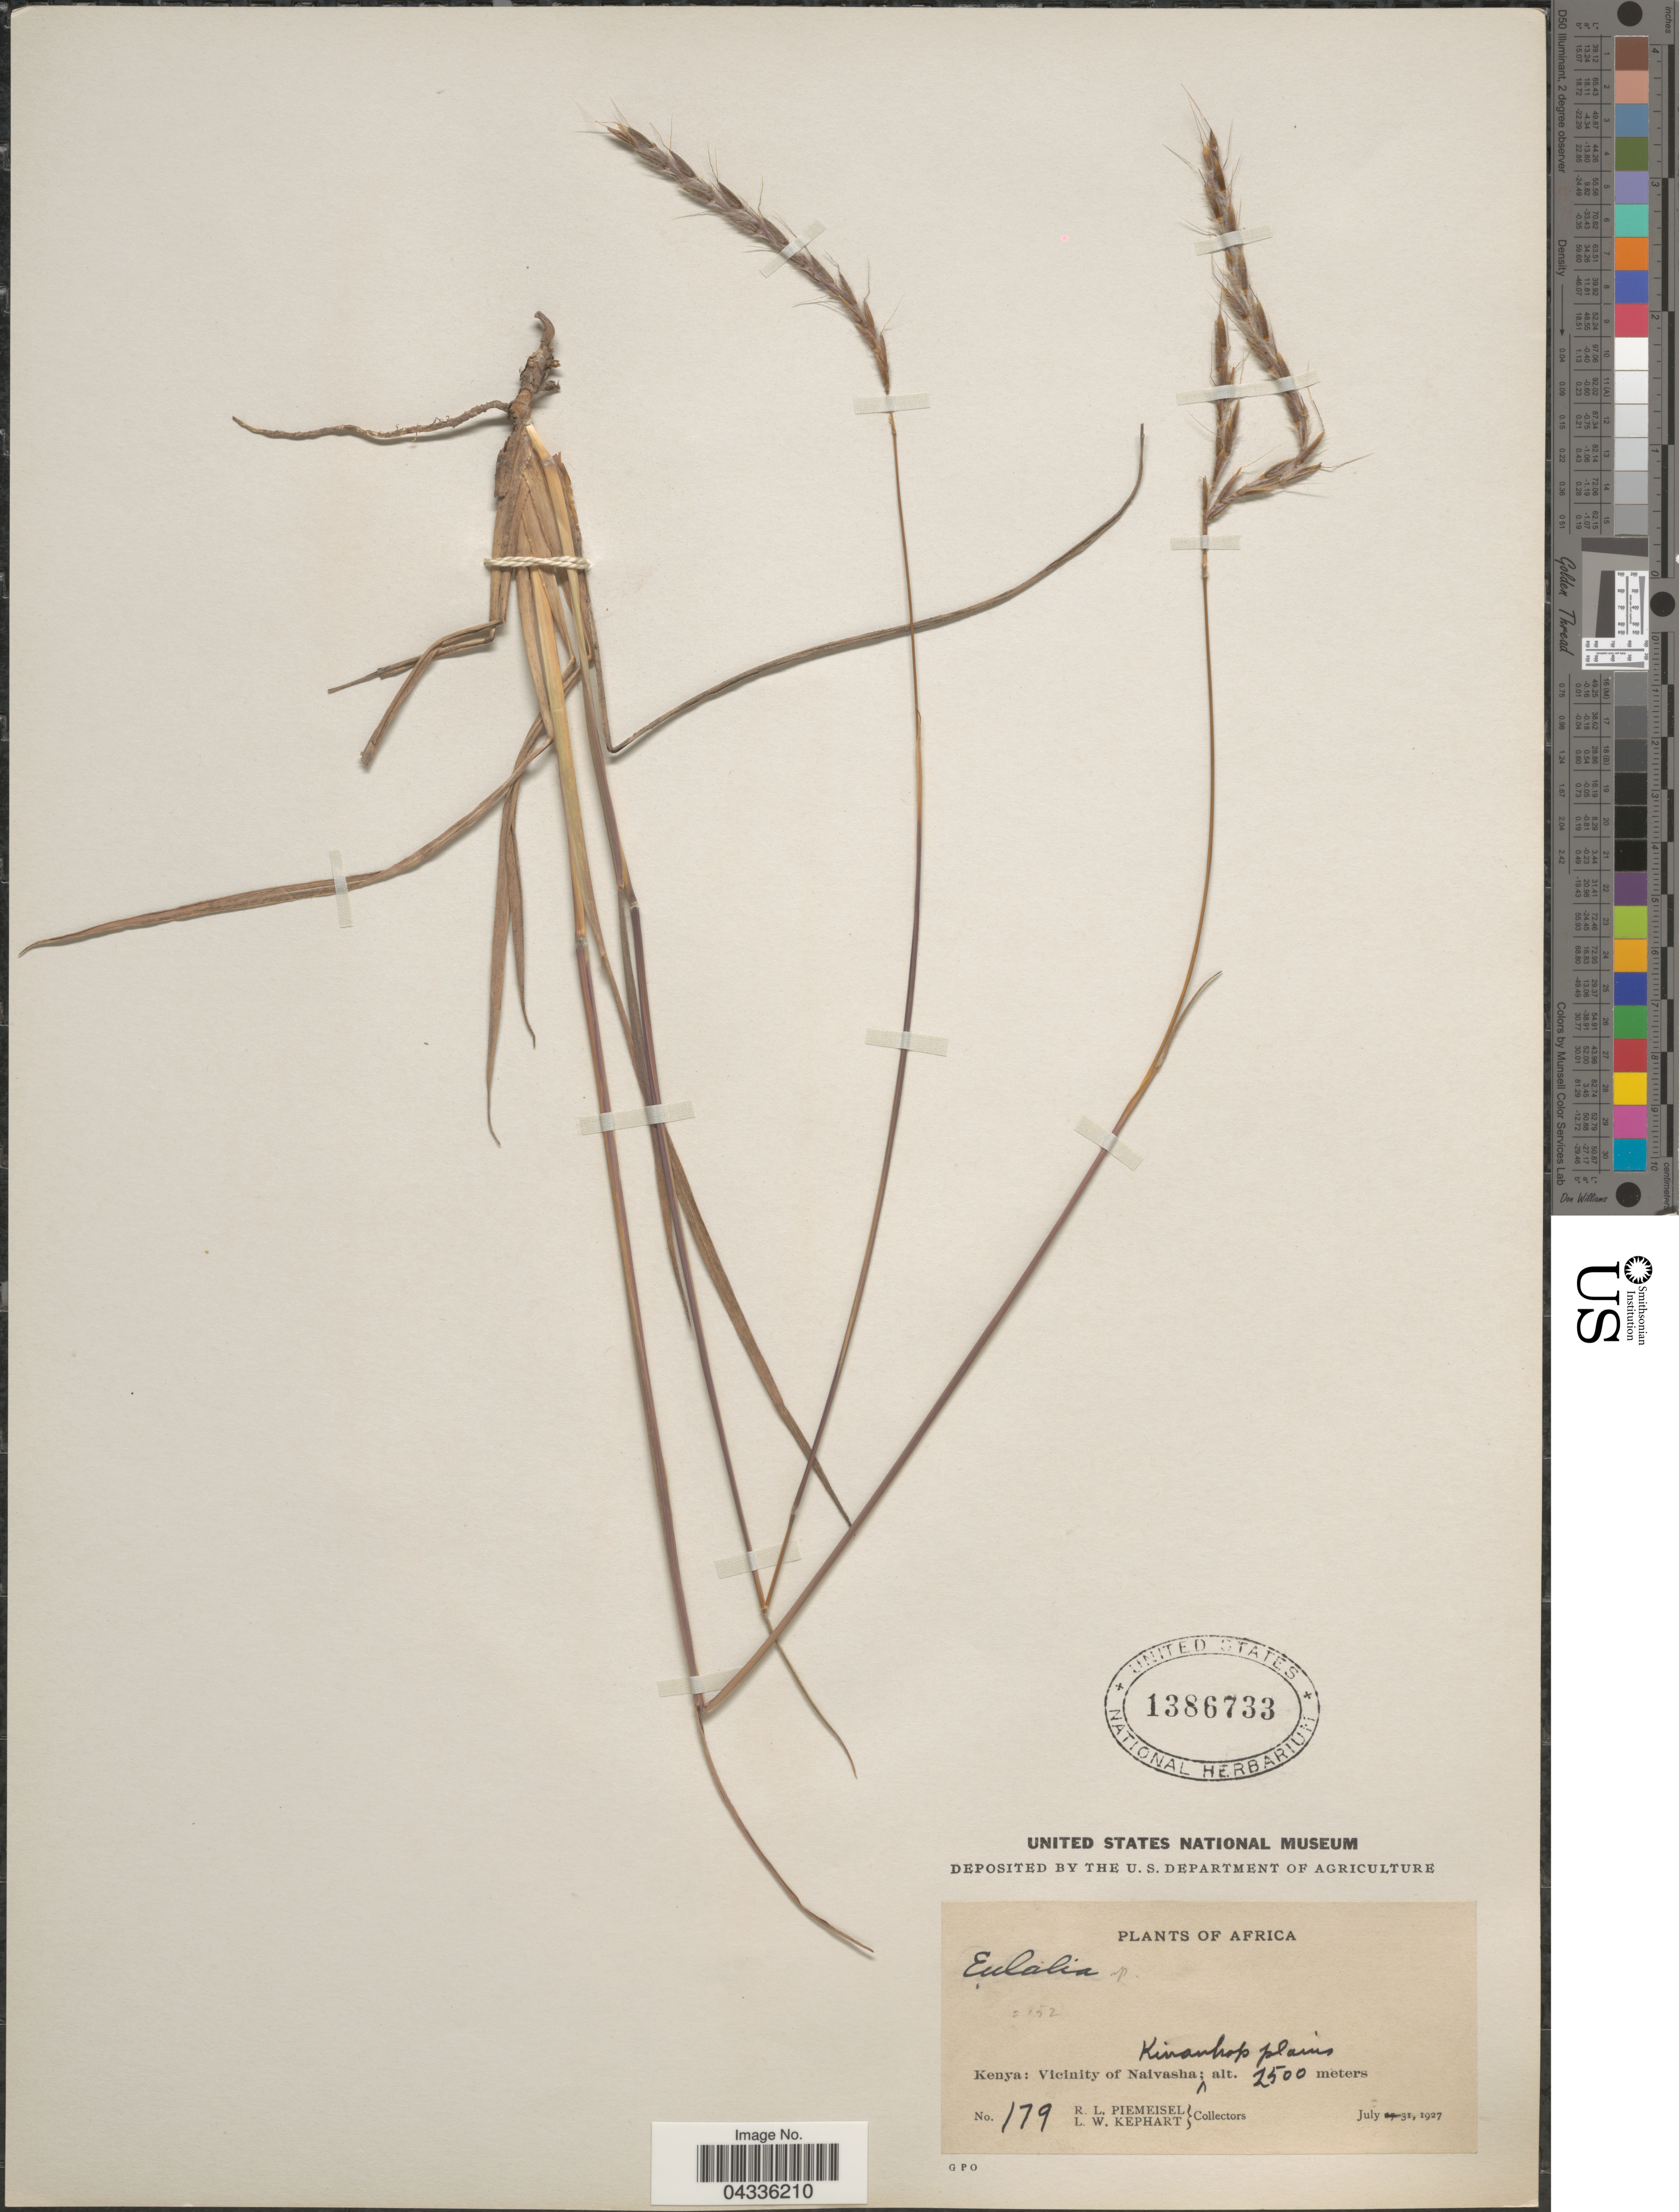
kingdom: Plantae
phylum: Tracheophyta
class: Liliopsida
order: Poales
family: Poaceae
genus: Eulalia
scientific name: Eulalia sp.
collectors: R. L. Piemeisel & L. W. Kephart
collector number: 179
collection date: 1927-07-31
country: Kenya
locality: Vicinity of Naivasha; Kinanhop plains.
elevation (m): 2500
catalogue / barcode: US 1386733